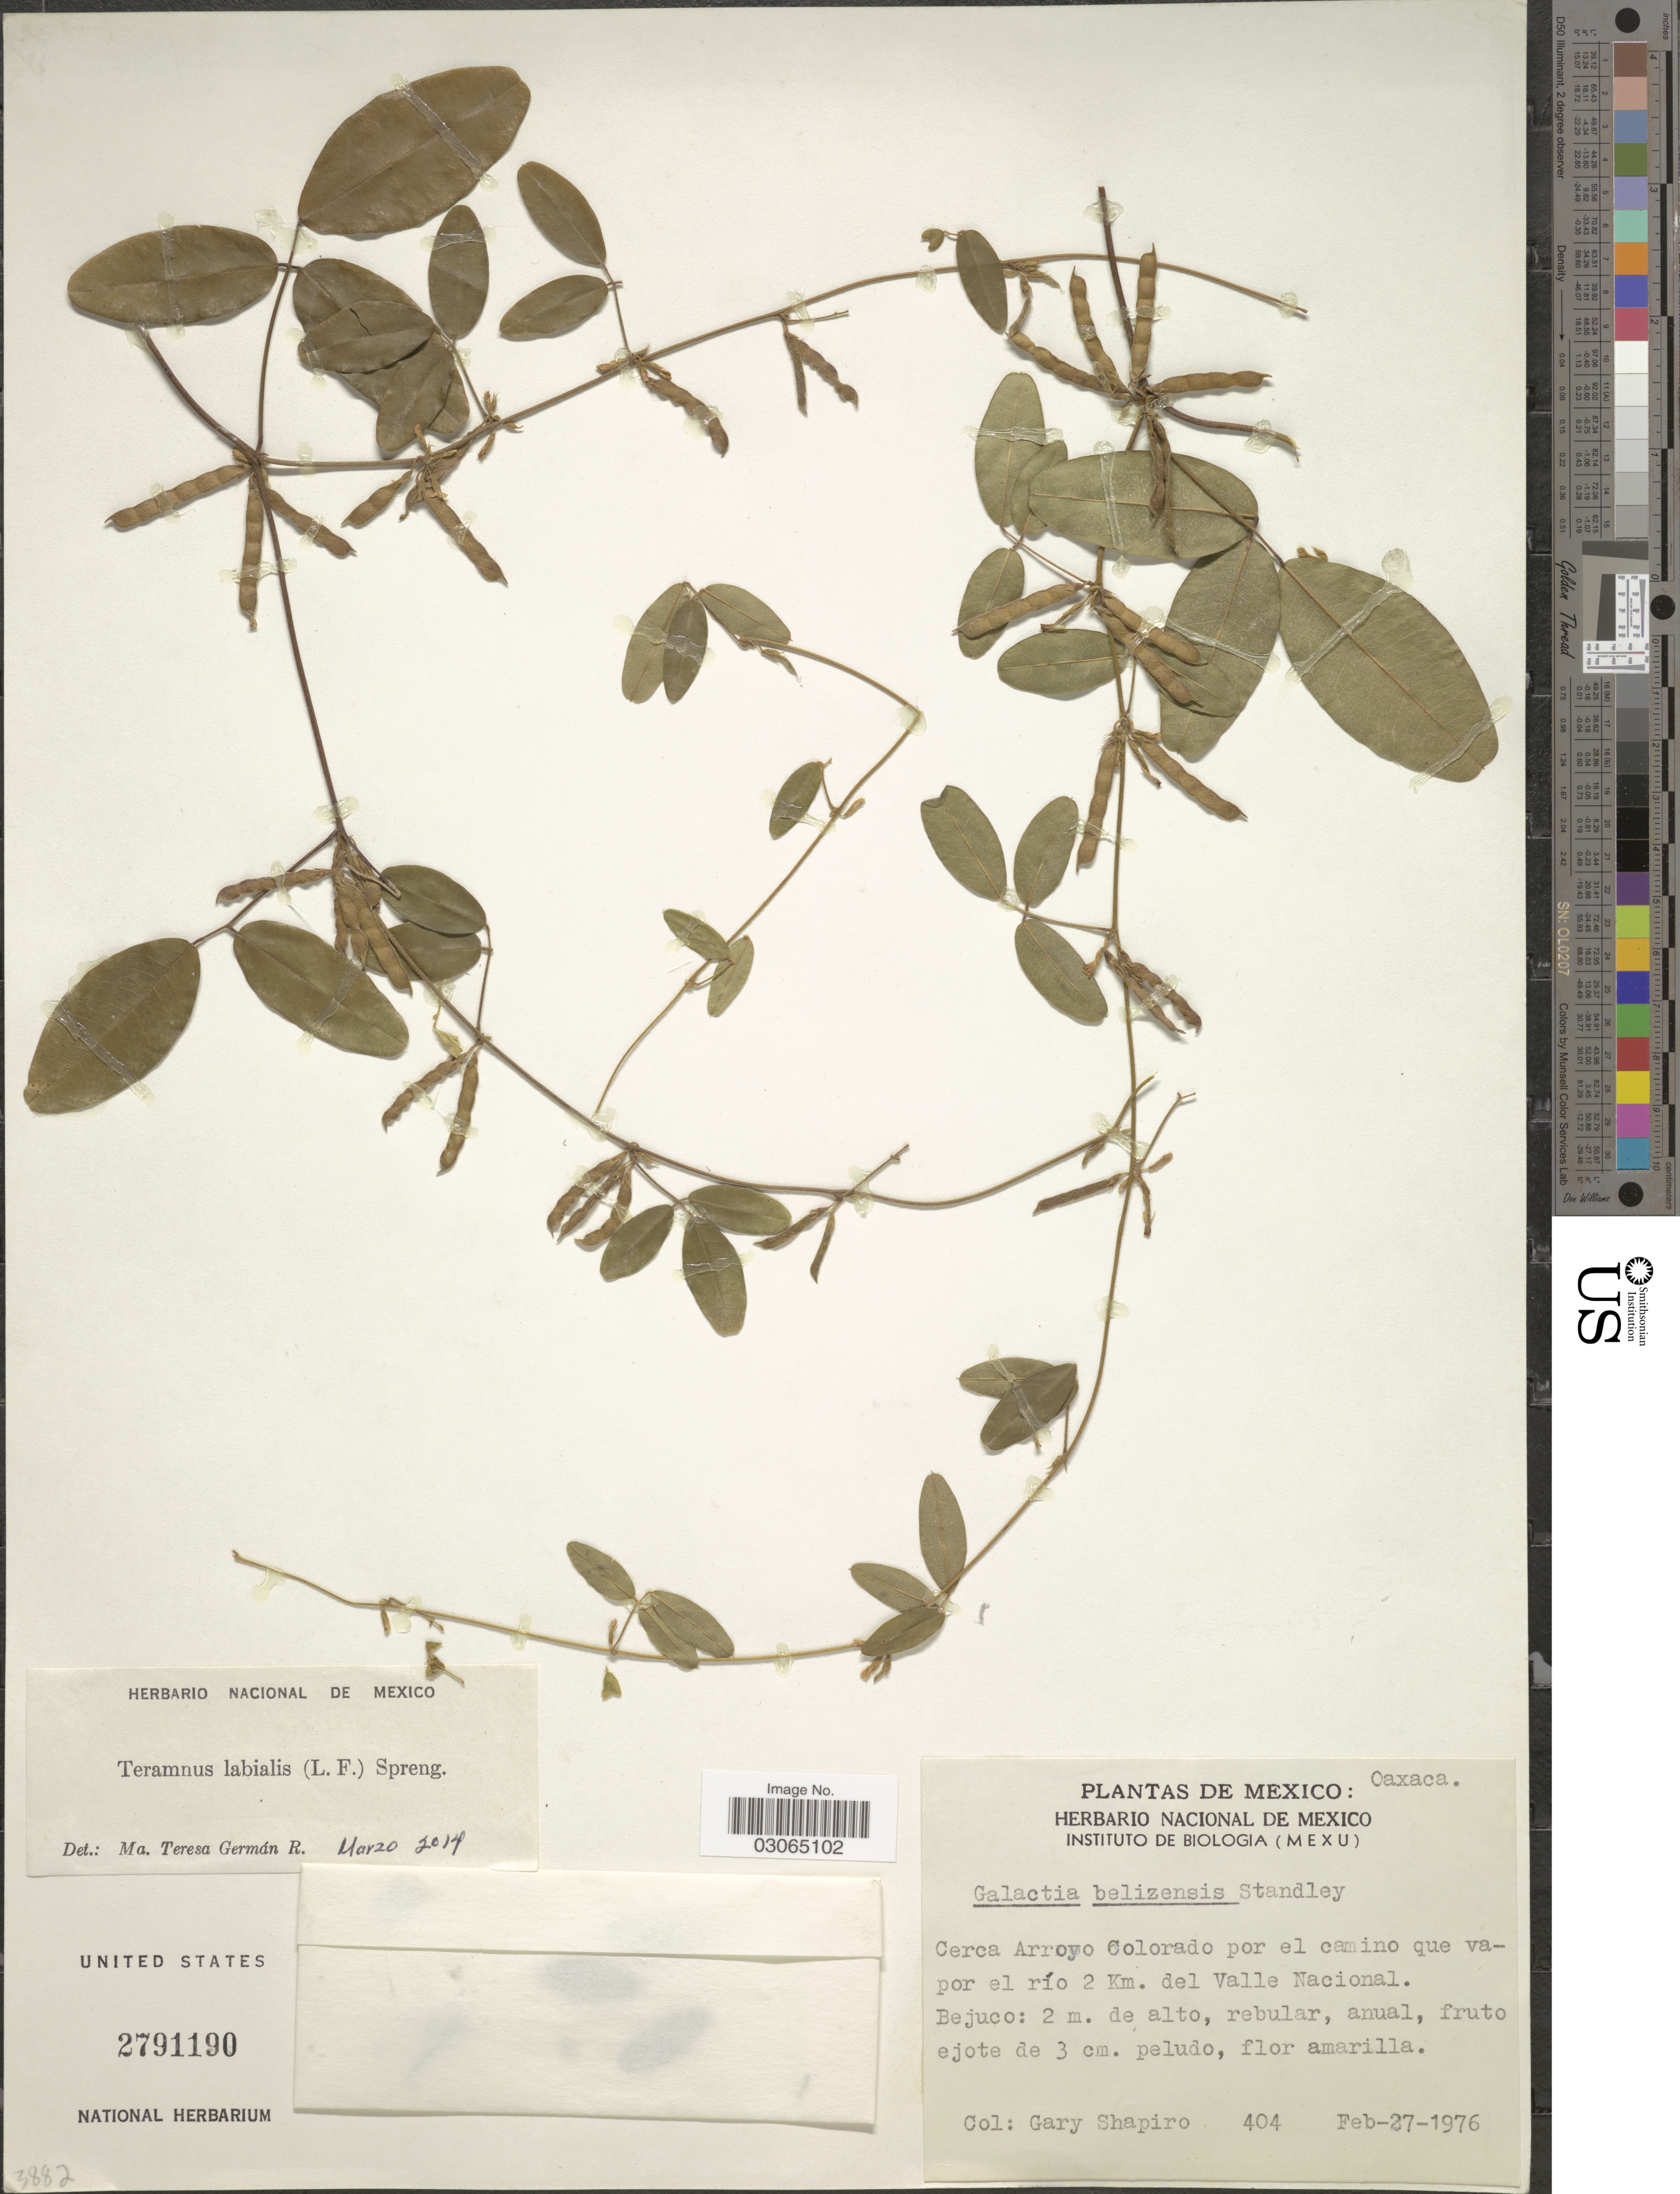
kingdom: Plantae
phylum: Tracheophyta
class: Magnoliopsida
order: Fabales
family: Fabaceae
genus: Teramnus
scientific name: Teramnus labialis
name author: (L. f.) Spreng.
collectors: G. Shapiro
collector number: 404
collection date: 1976-02-27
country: Mexico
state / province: Oaxaca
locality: Cerca Arroyo Colorado por el camino que vapor el río 2 Km. del Valle Nacional.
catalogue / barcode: US 2791190